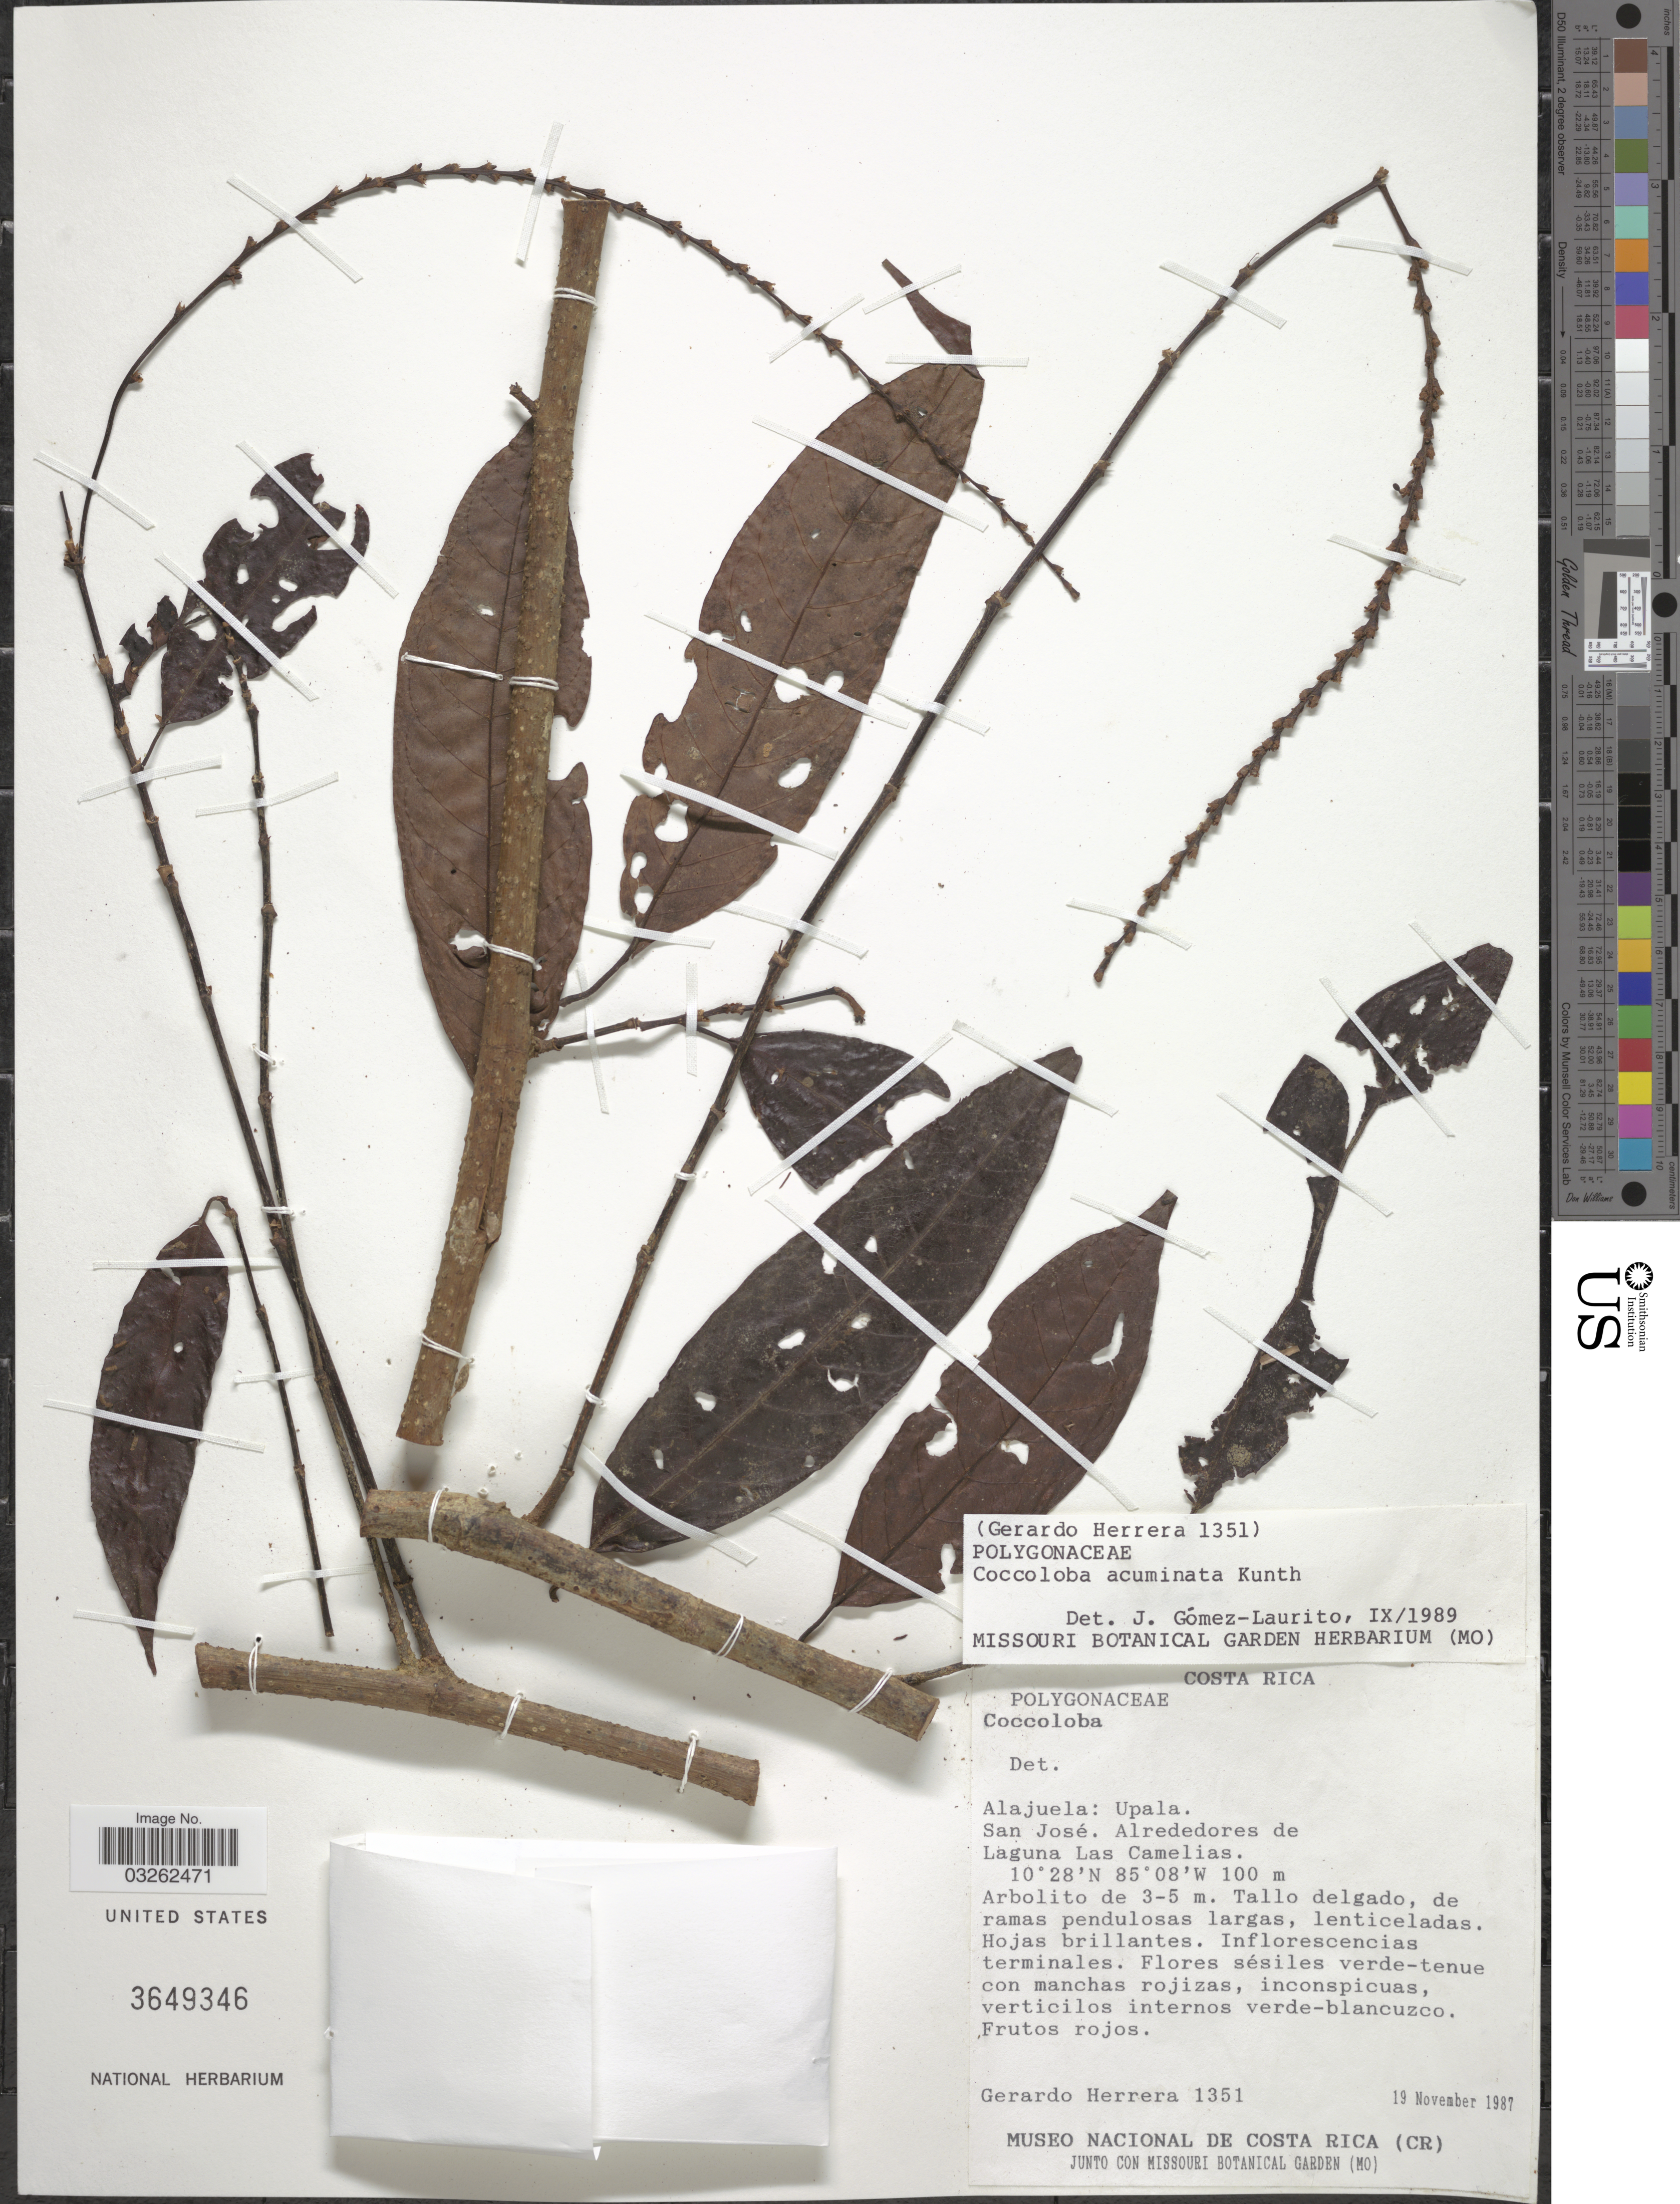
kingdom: Plantae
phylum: Tracheophyta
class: Magnoliopsida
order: Caryophyllales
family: Polygonaceae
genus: Coccoloba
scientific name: Coccoloba acuminata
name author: Kunth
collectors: G. Herrera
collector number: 1351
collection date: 1987-11-19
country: Costa Rica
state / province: Alajuela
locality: Upala. San José. Alrededores de Laguna Las Camelias.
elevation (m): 100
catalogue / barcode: US 3649346